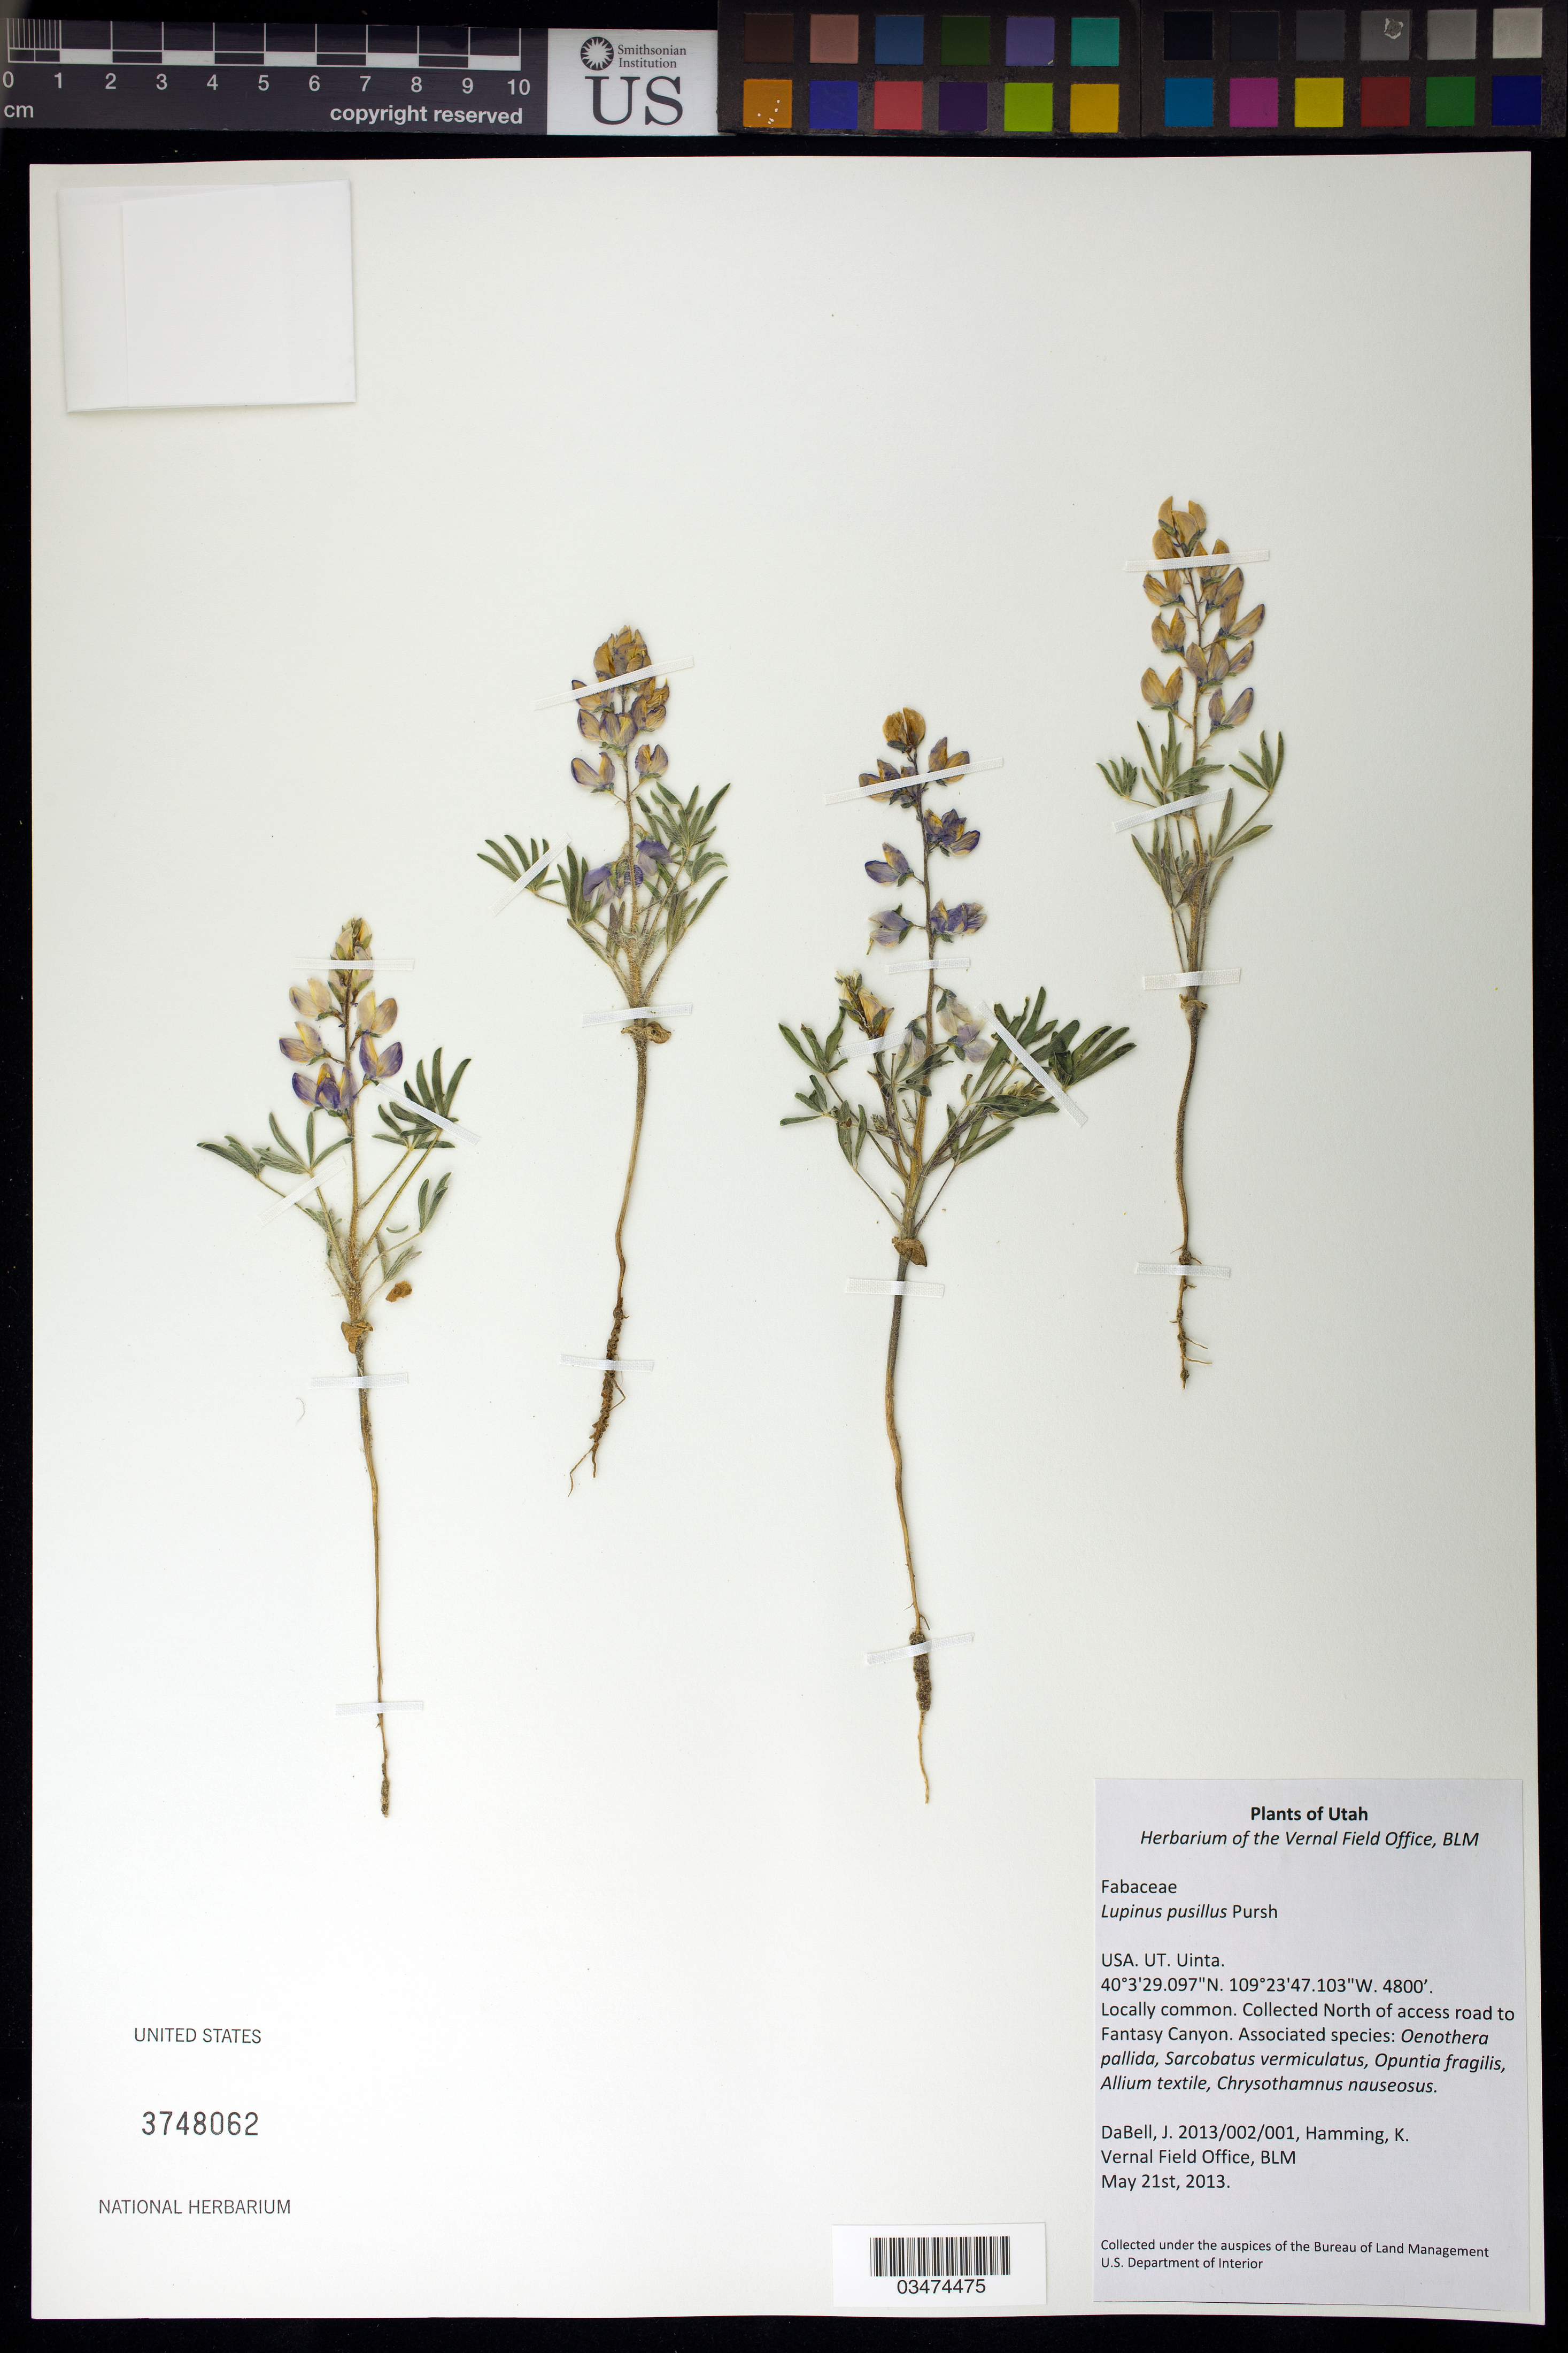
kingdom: Plantae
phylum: Tracheophyta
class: Magnoliopsida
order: Fabales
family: Fabaceae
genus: Lupinus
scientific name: Lupinus pusillus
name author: Pursh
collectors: J. DaBell & K. Hamming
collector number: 2013/002/001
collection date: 2013-05-21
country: United States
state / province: Utah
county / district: Uintah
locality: N of access road to Fantasy canyon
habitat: With Opuntia fragilis, Allium textile, ect.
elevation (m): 1463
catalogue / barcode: US 3748062